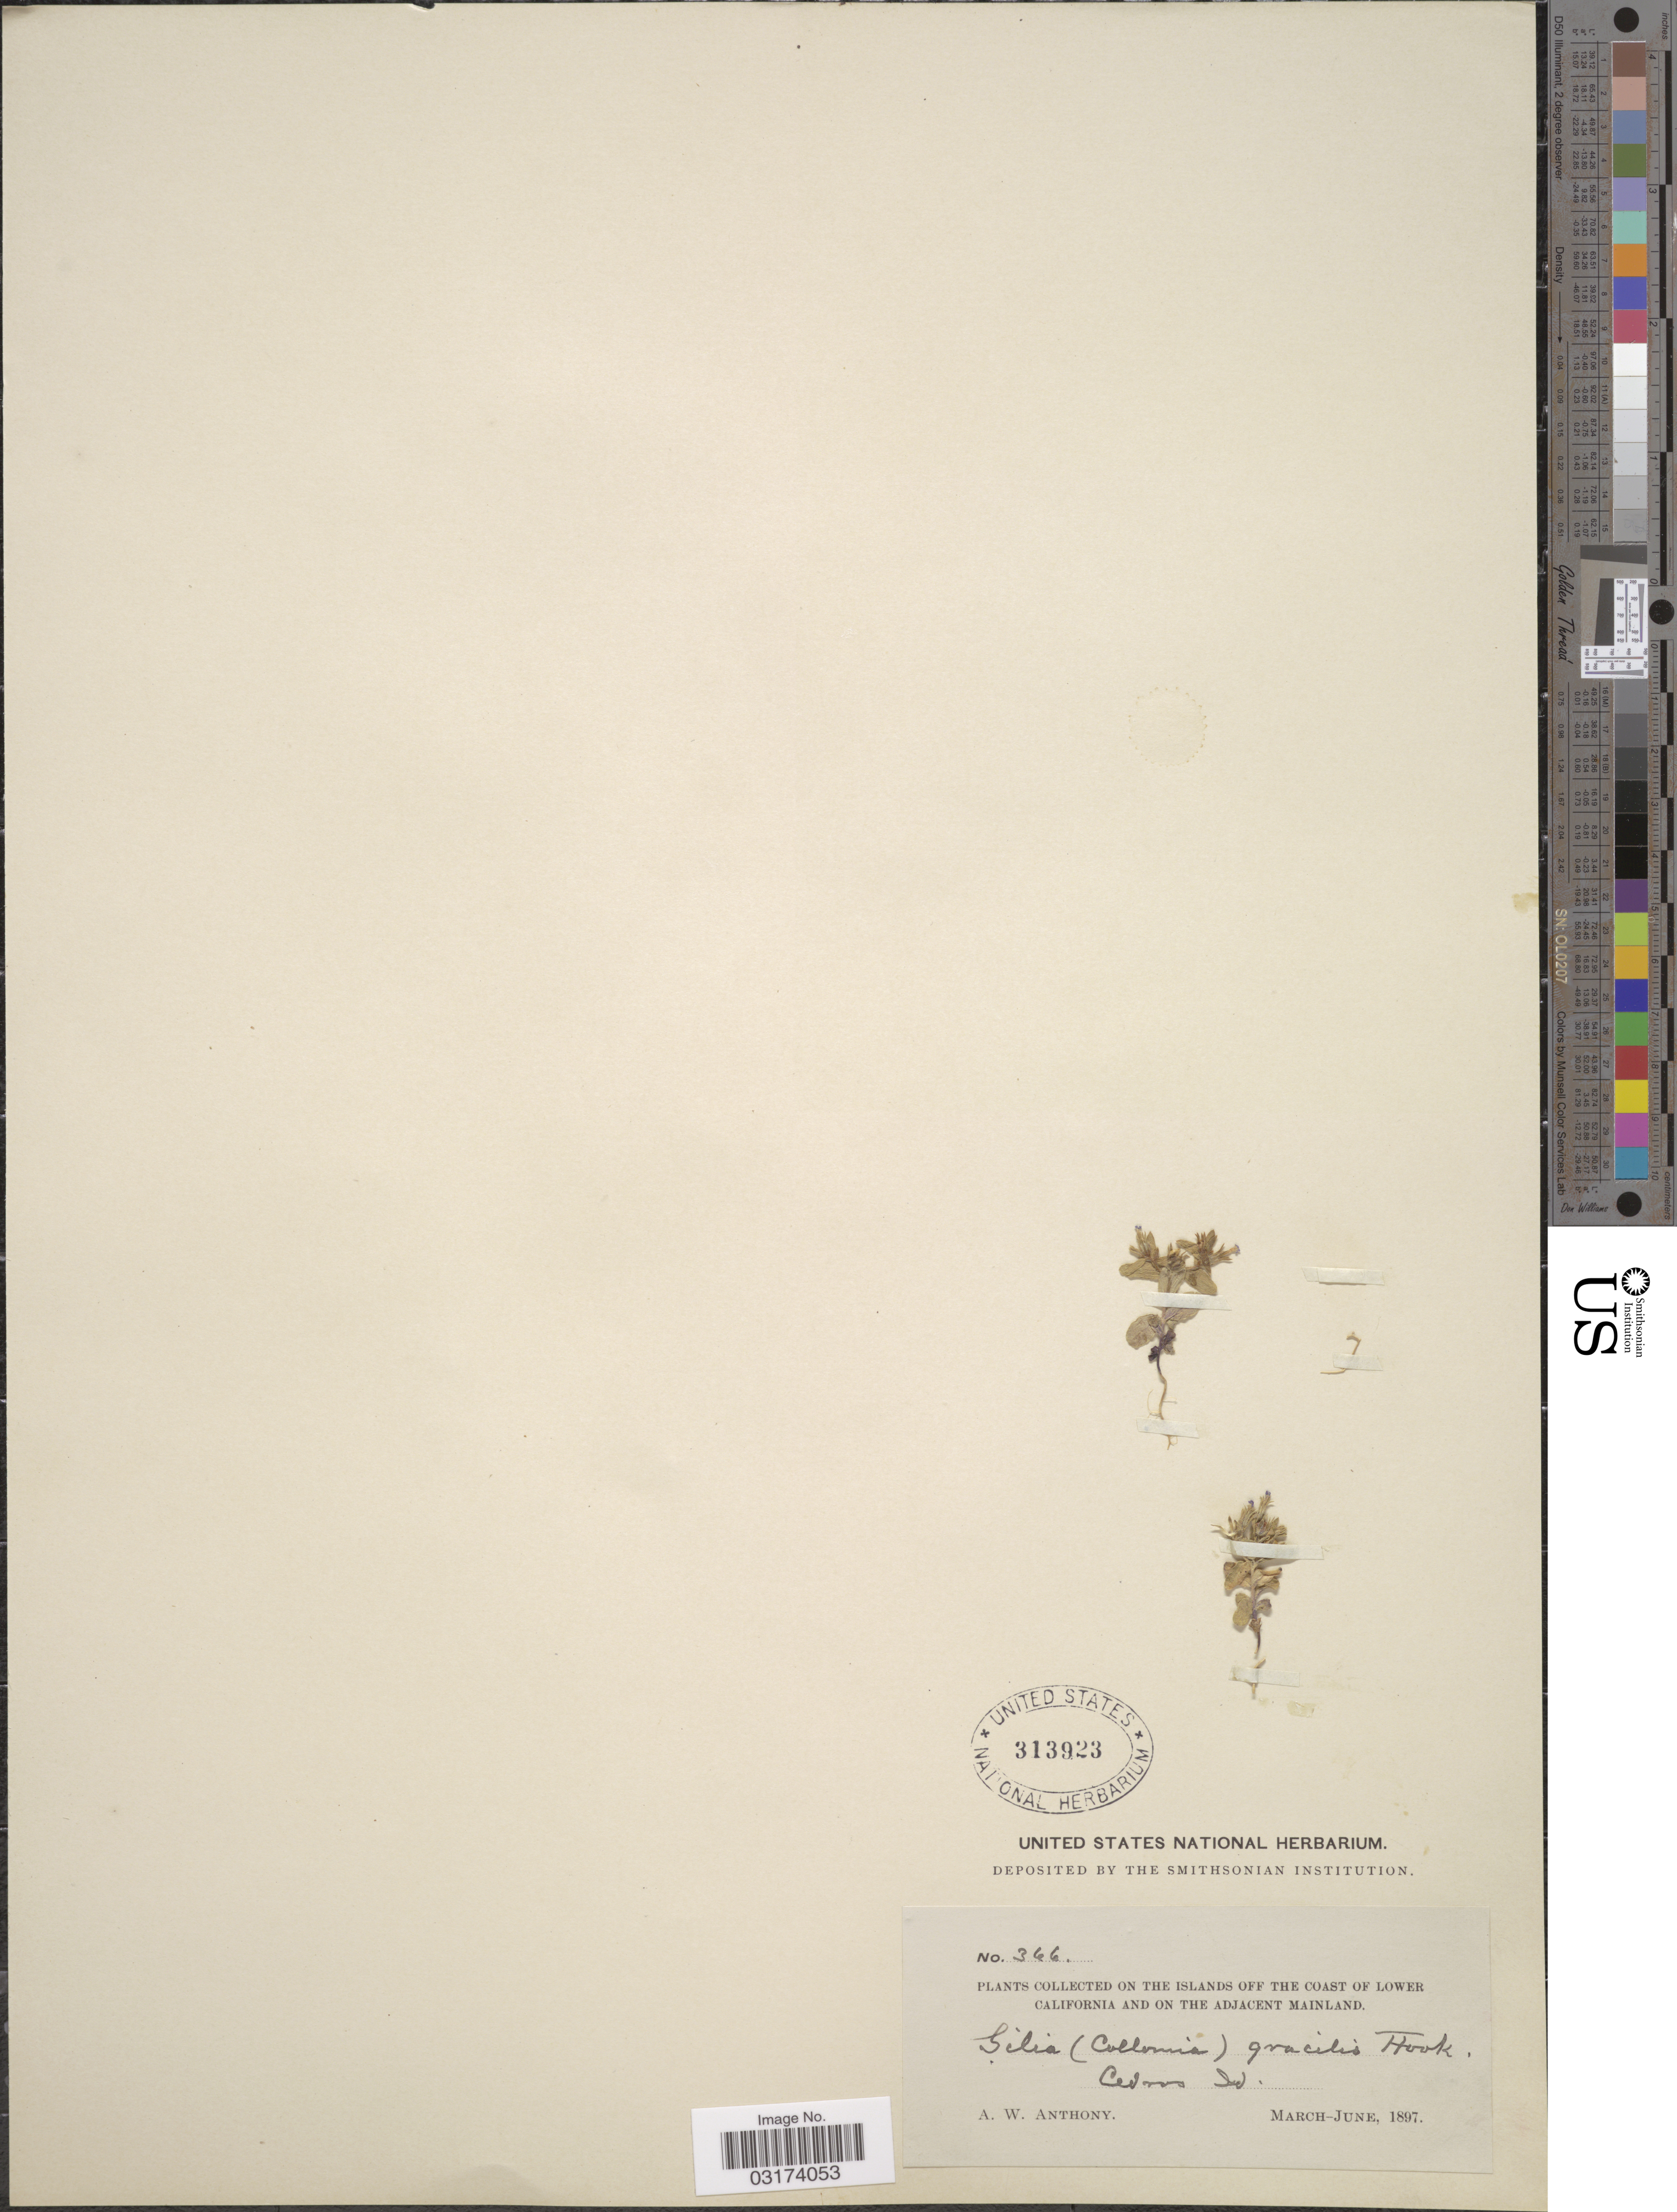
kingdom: Plantae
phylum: Tracheophyta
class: Magnoliopsida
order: Ericales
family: Polemoniaceae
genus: Microsteris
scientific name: Microsteris gracilis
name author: (Hook.) Greene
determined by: (US) Smithsonian Institution - National Museum of Natural History - Department of Botany (UNITED STATES)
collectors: A. W. Anthony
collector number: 366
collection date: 1897-03/1897-06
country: Mexico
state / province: Baja California Norte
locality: On the Islands off the Coast of Lower California and on the Adjacent Mainland. Cedros Is.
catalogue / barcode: US 313923